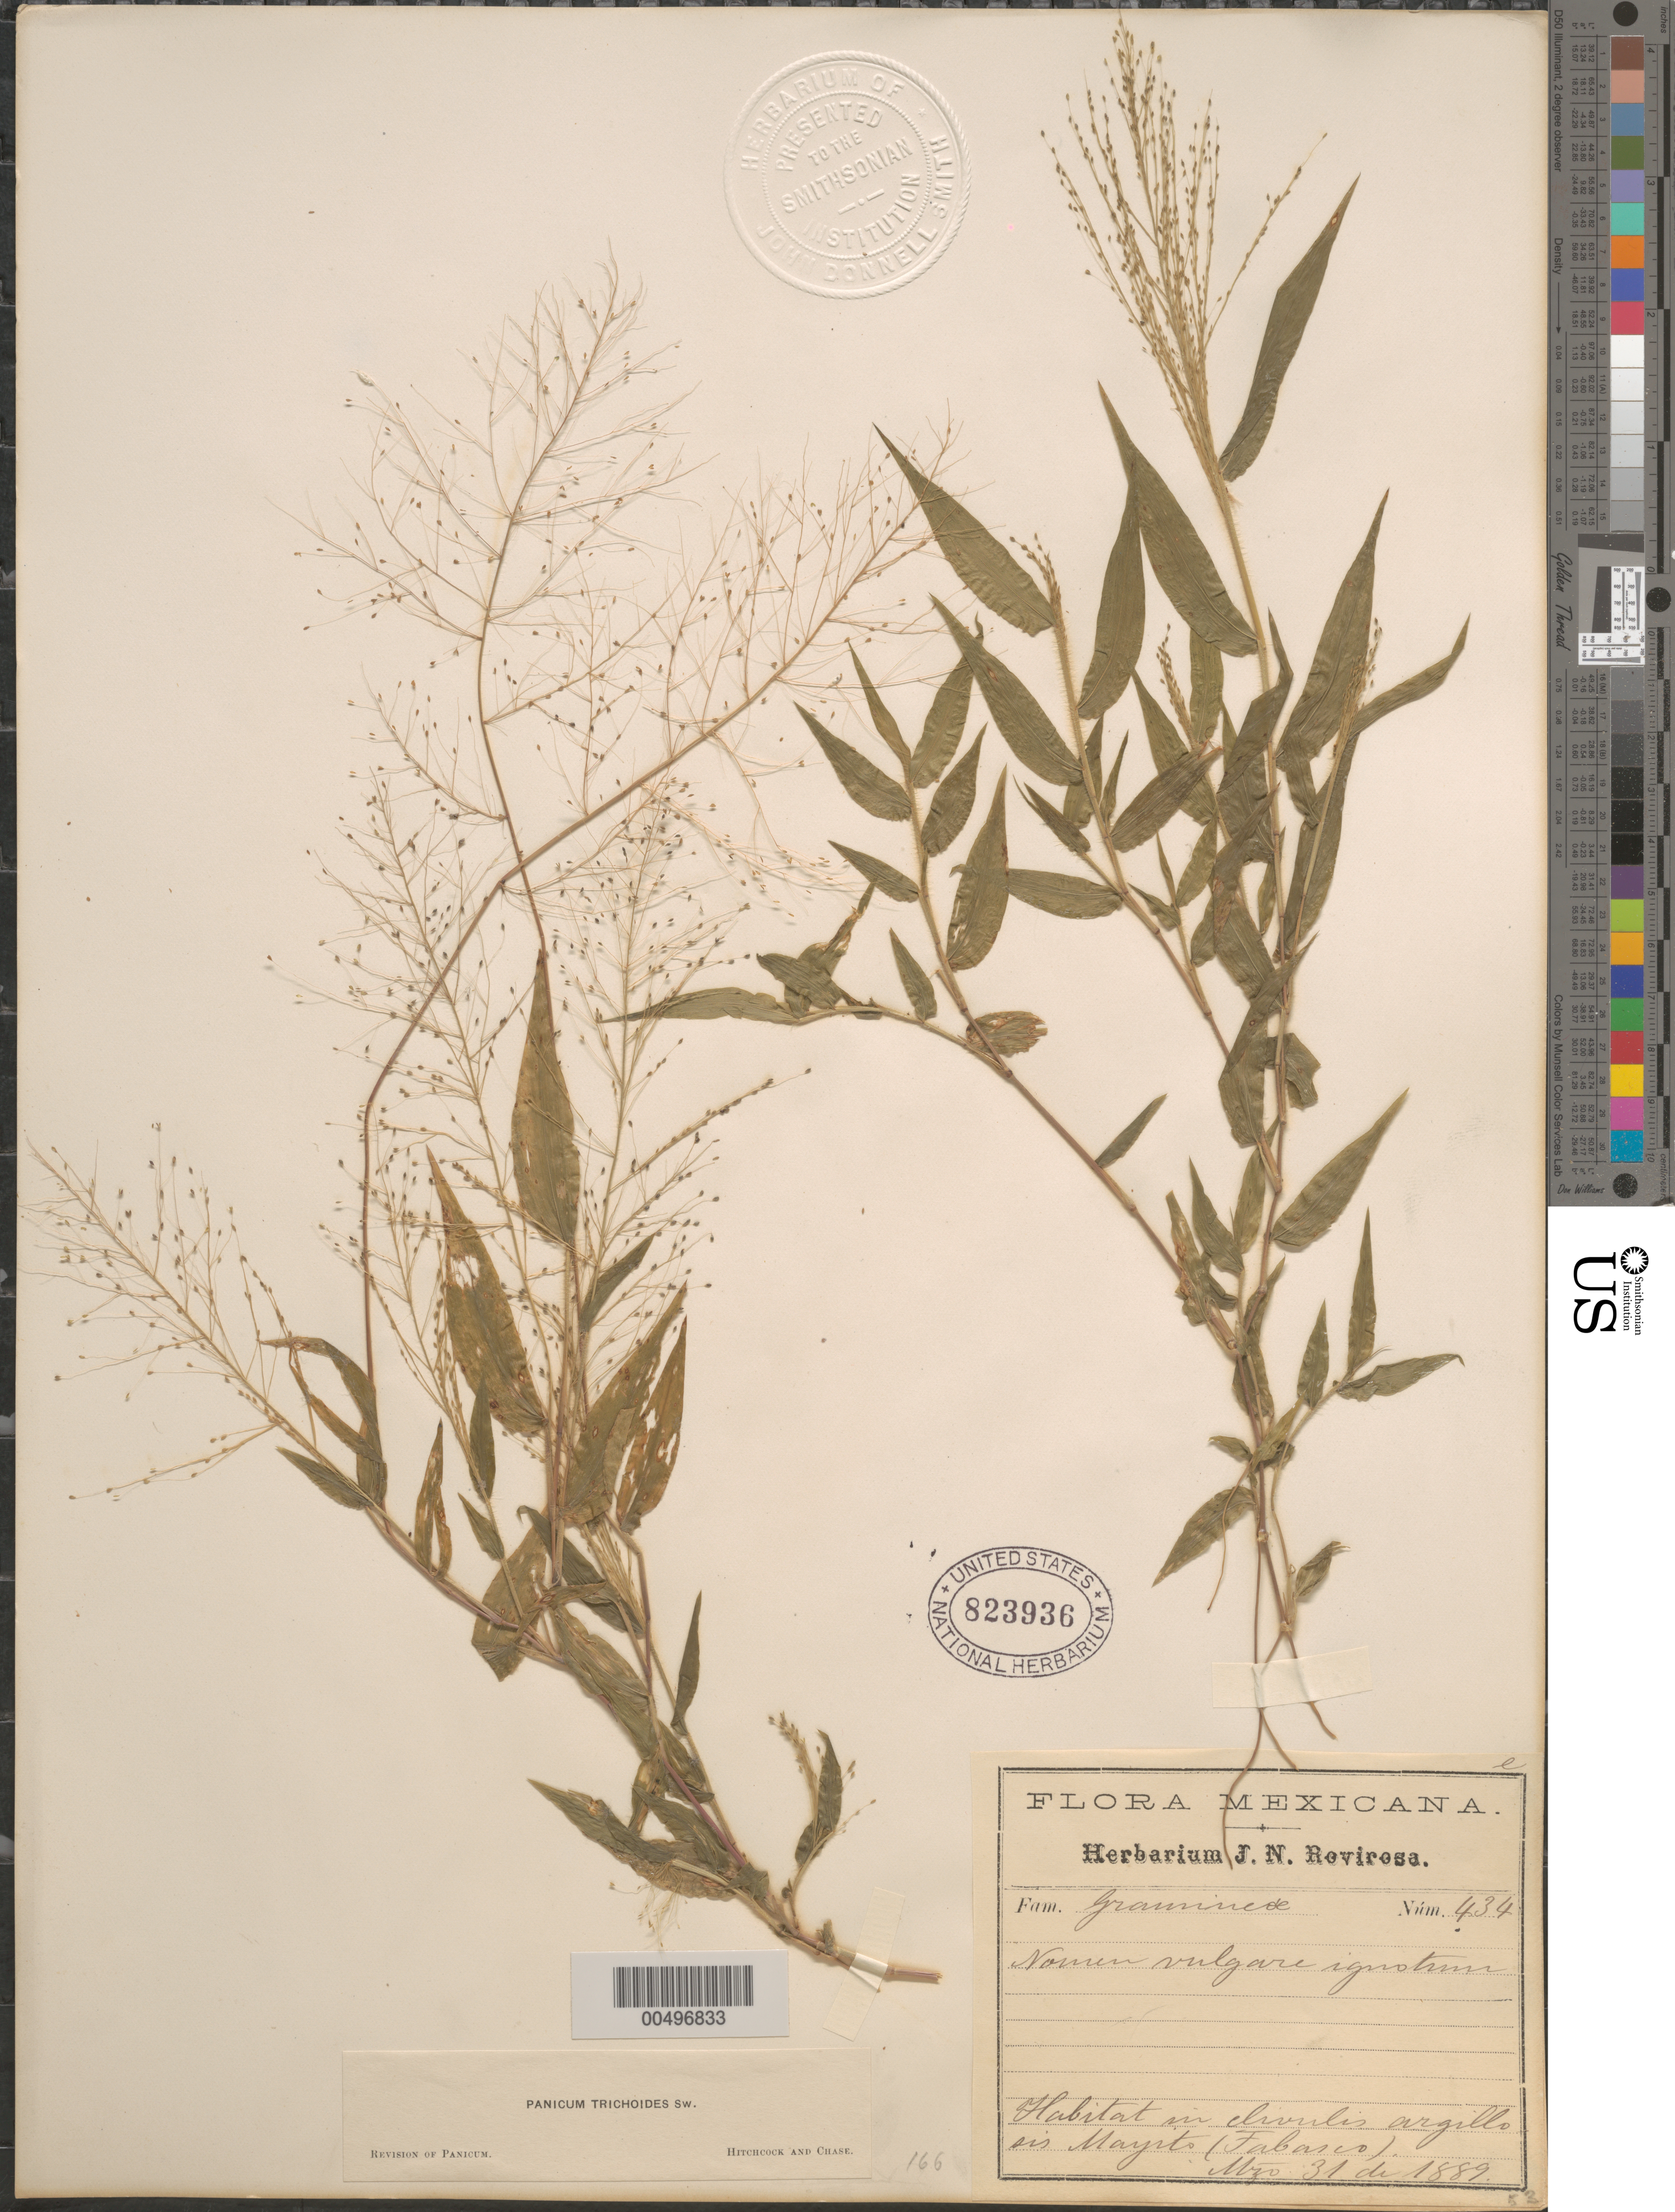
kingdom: Plantae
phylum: Tracheophyta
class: Liliopsida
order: Poales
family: Poaceae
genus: Panicum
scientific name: Panicum trichoides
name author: Sw.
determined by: Hitchcock, A. S.; Chase, [M.] A.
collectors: J. N. Rovirosa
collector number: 434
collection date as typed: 31 Mar 1889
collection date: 1889-03-31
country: Mexico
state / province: Tabasco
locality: In livulis argillosis Mayito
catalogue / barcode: US 823936